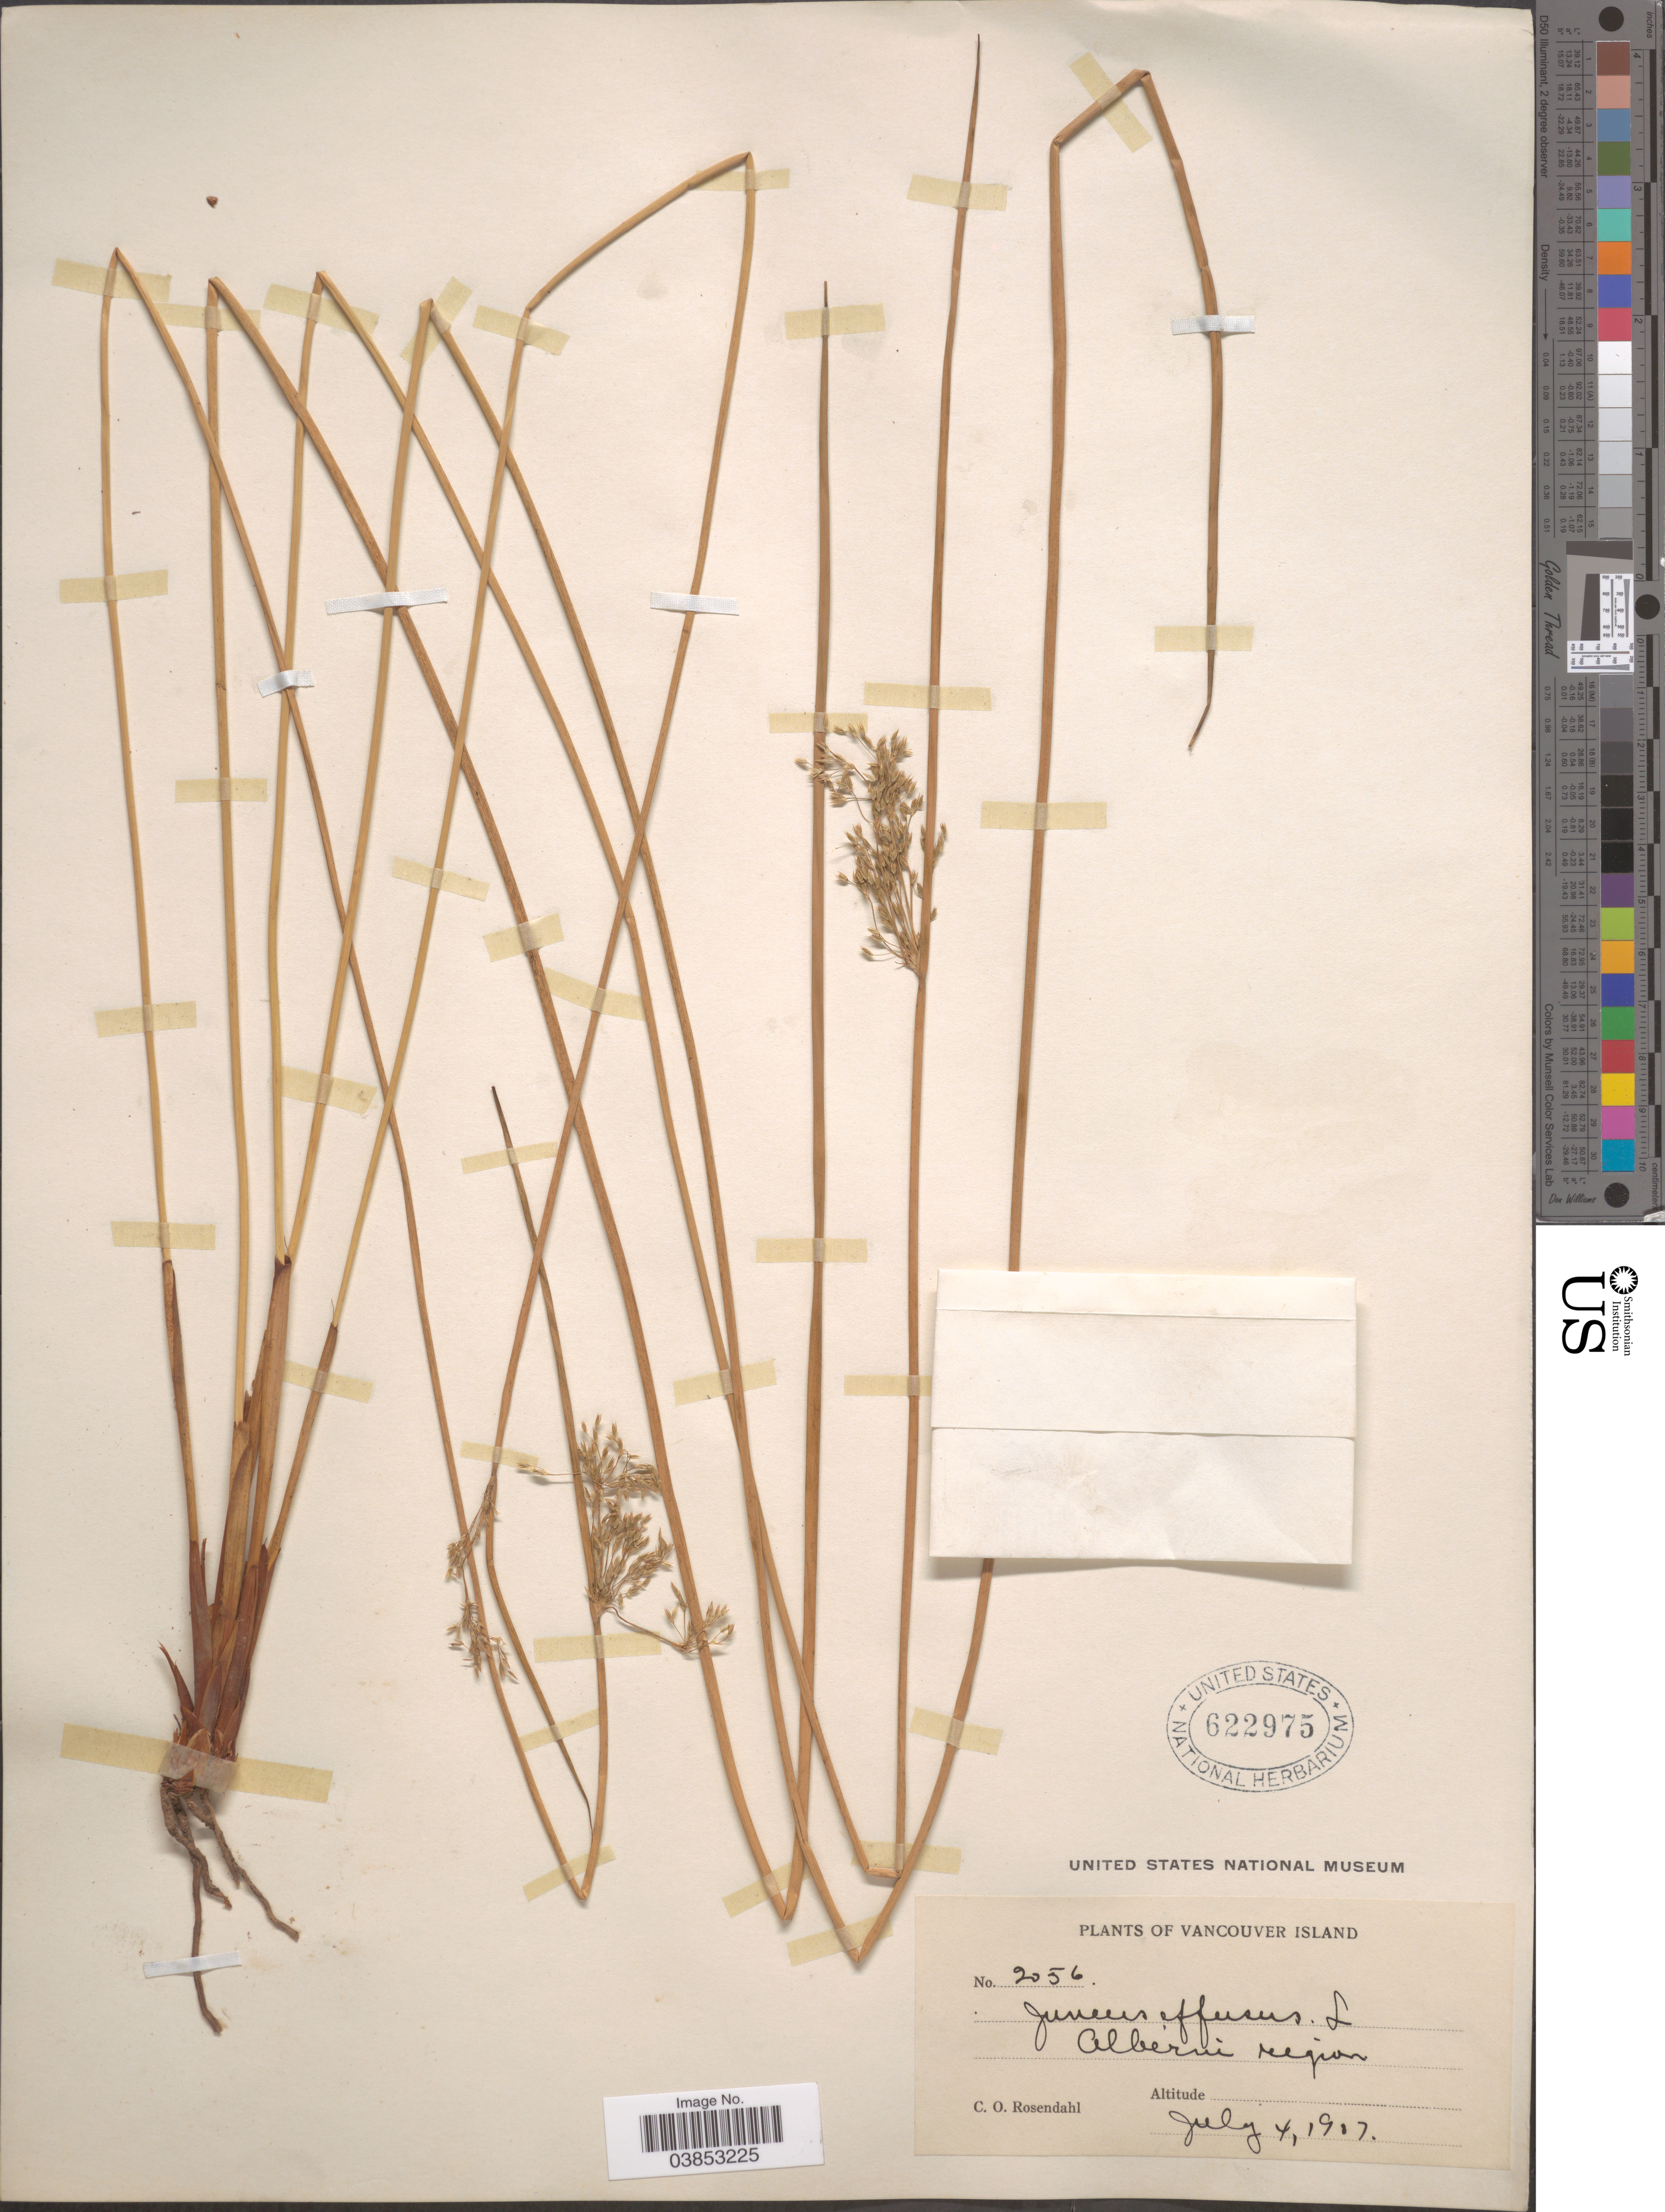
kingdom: Plantae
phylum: Tracheophyta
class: Liliopsida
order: Poales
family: Juncaceae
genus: Juncus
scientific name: Juncus effusus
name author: L.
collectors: C. O. Rosendahl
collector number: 2056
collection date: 1917-07-04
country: Canada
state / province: British Columbia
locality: Vancouver Island. Alberni region.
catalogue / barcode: US 622975